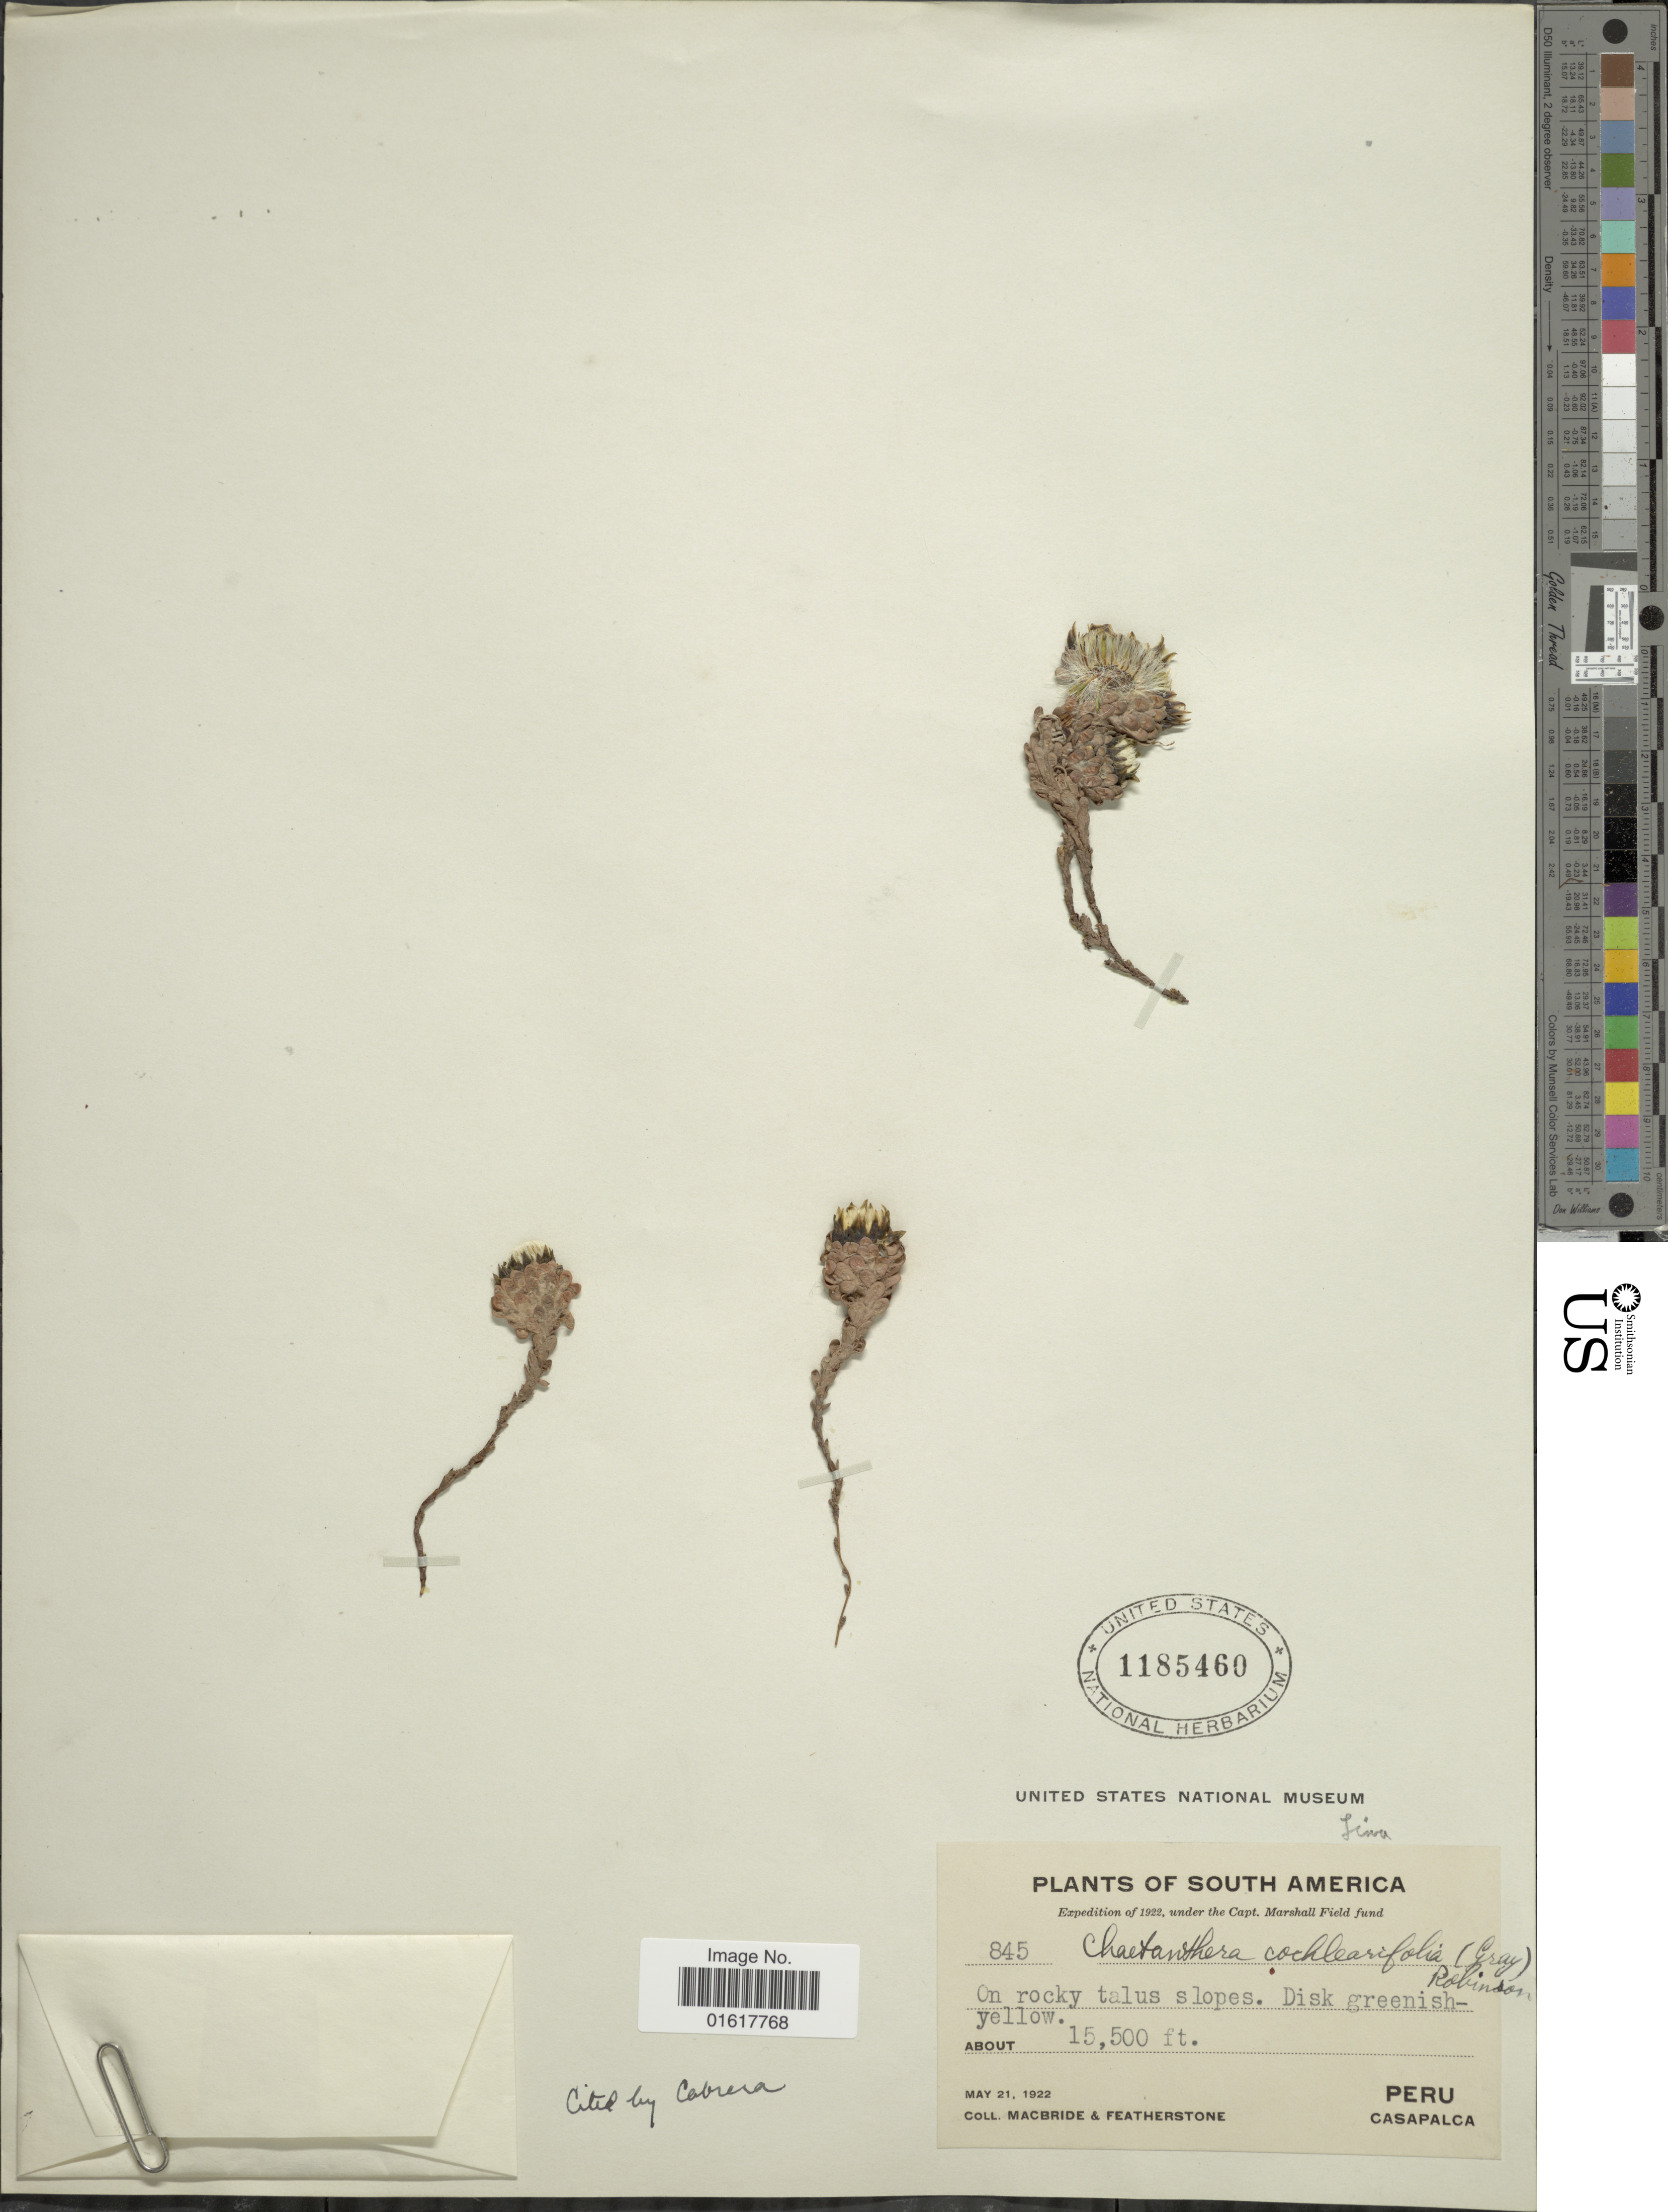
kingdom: Plantae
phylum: Tracheophyta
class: Magnoliopsida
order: Asterales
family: Asteraceae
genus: Chaetanthera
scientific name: Chaetanthera cochlearifolia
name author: (A. Gray) B.L. Rob.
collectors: Macbride, -- & -. Featherstone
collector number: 845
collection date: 1922-05-21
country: Peru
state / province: Lima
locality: Casapalca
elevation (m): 4724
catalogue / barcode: US 1185460